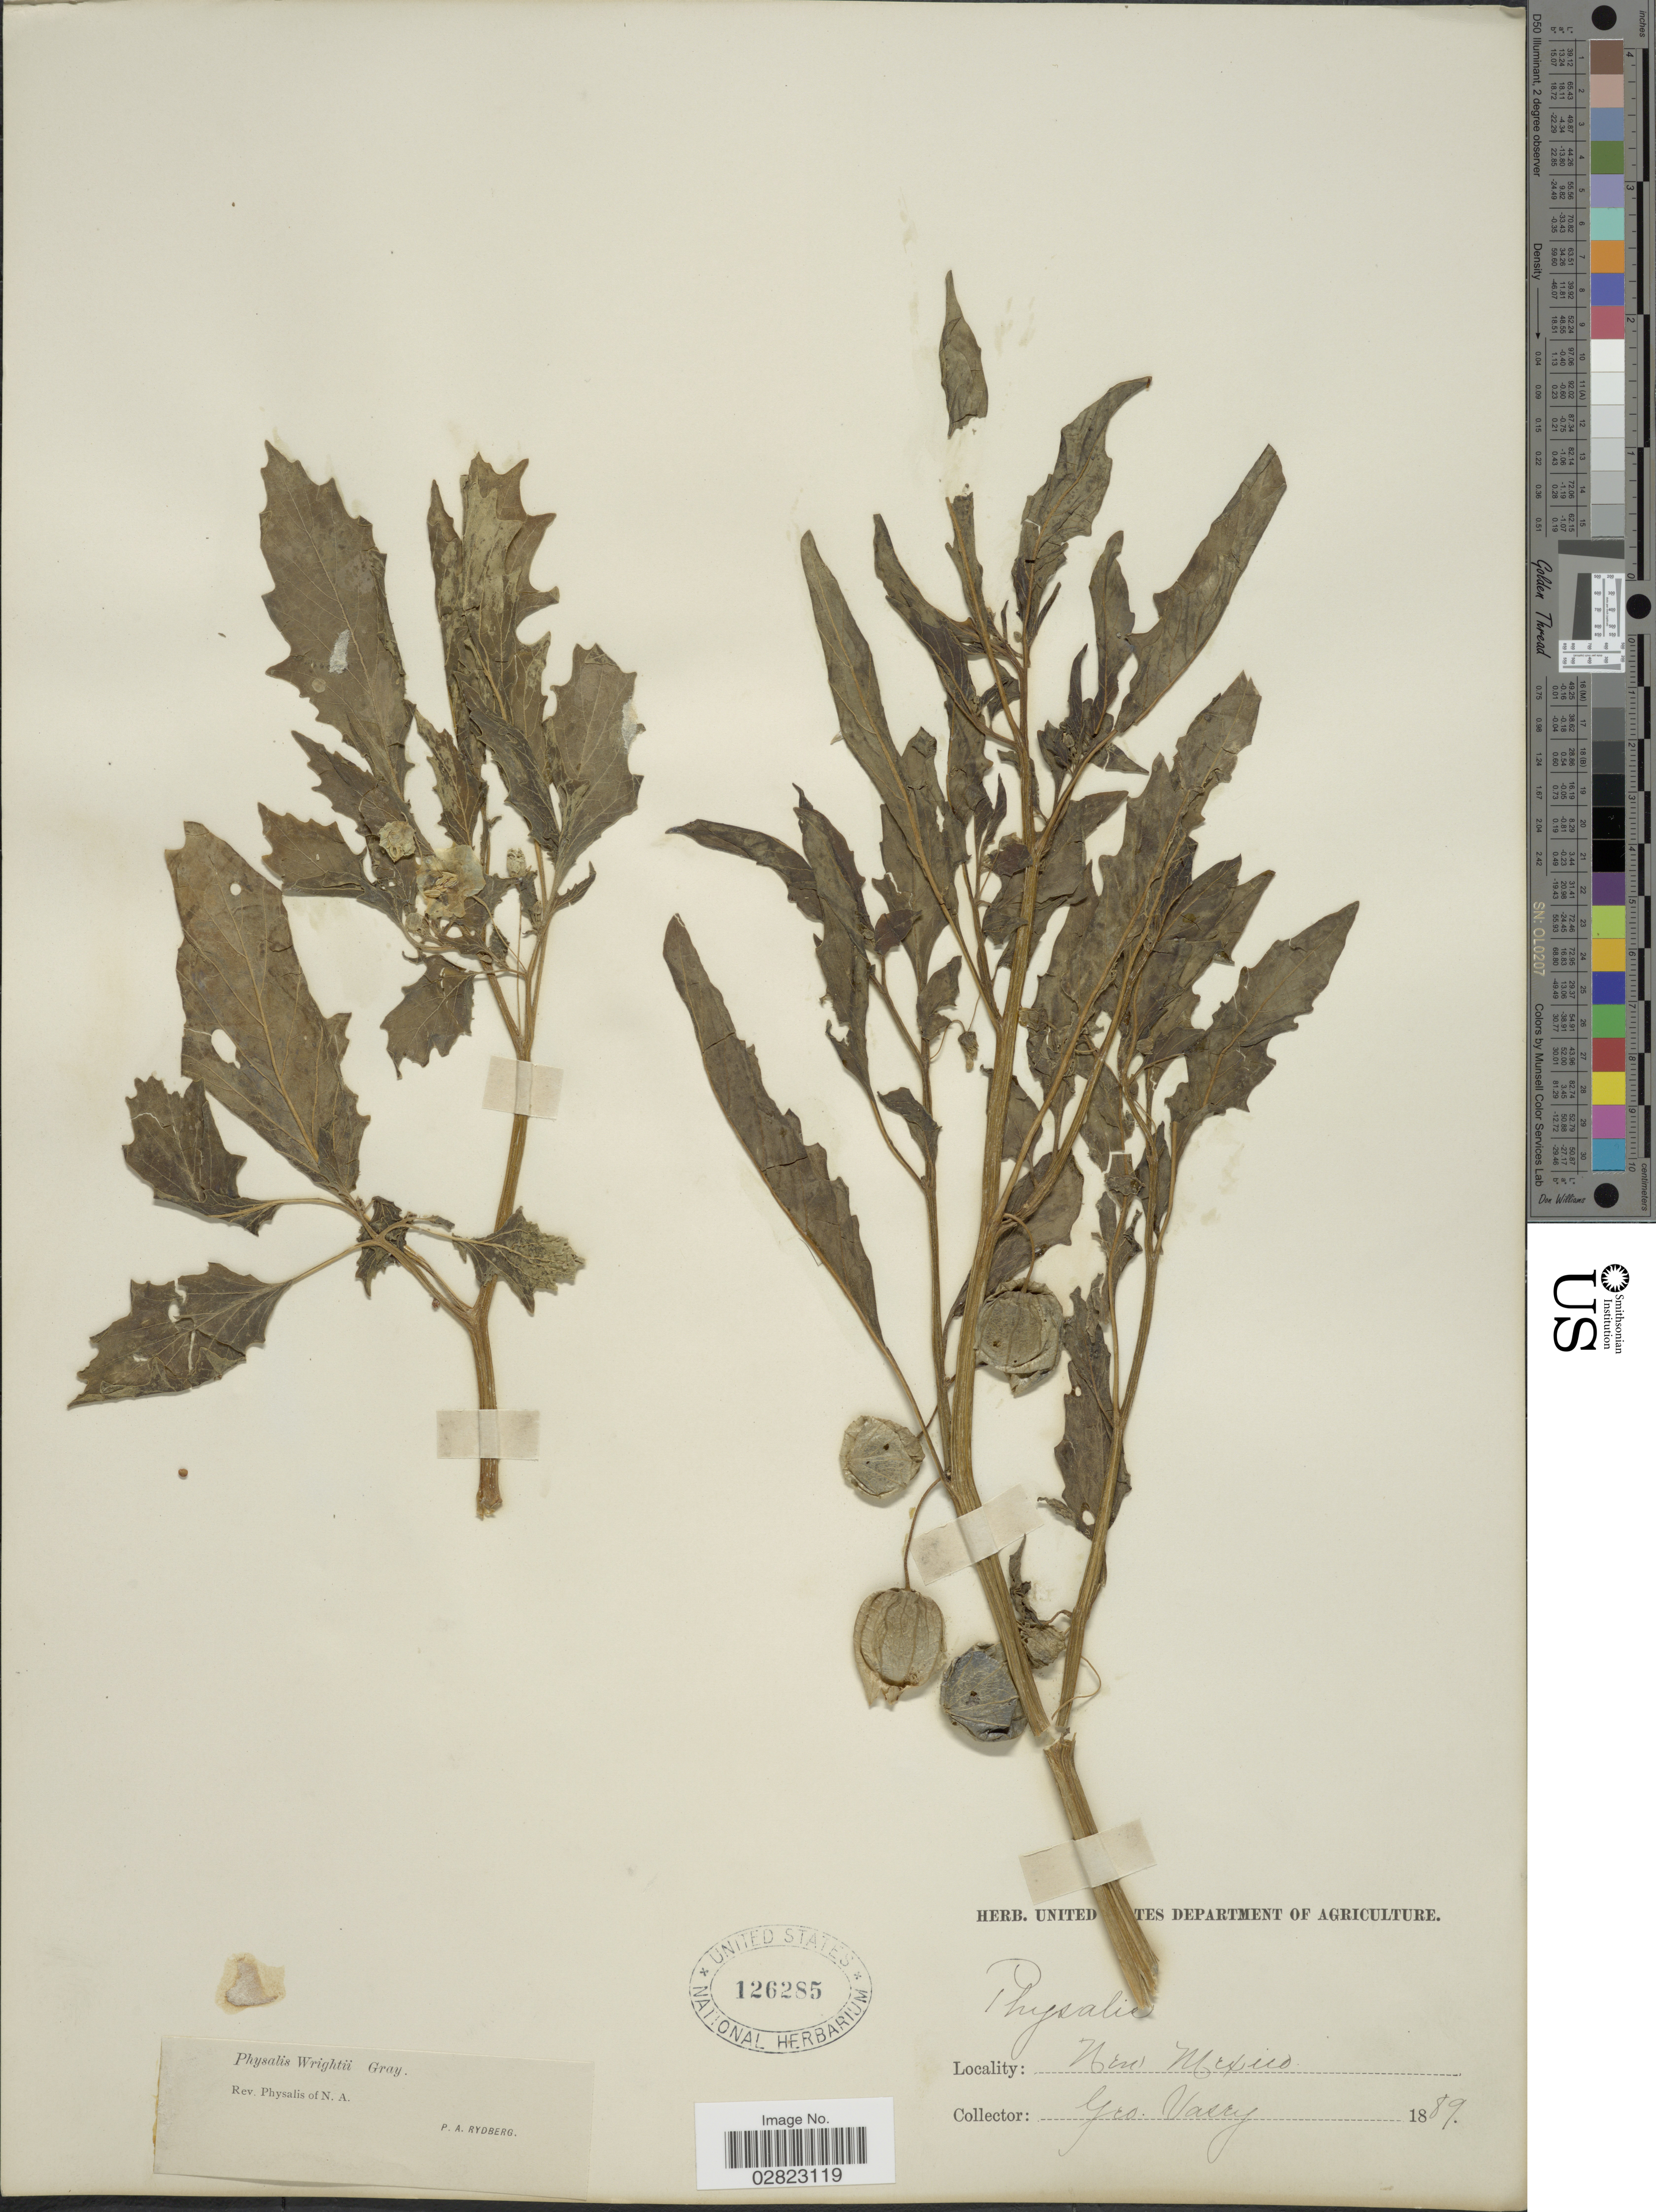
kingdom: Plantae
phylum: Tracheophyta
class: Magnoliopsida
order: Solanales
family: Solanaceae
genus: Physalis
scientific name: Physalis acutifolia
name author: (Miers) Sandwith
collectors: G. Vasey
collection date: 1889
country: United States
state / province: New Mexico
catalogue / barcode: US 126285